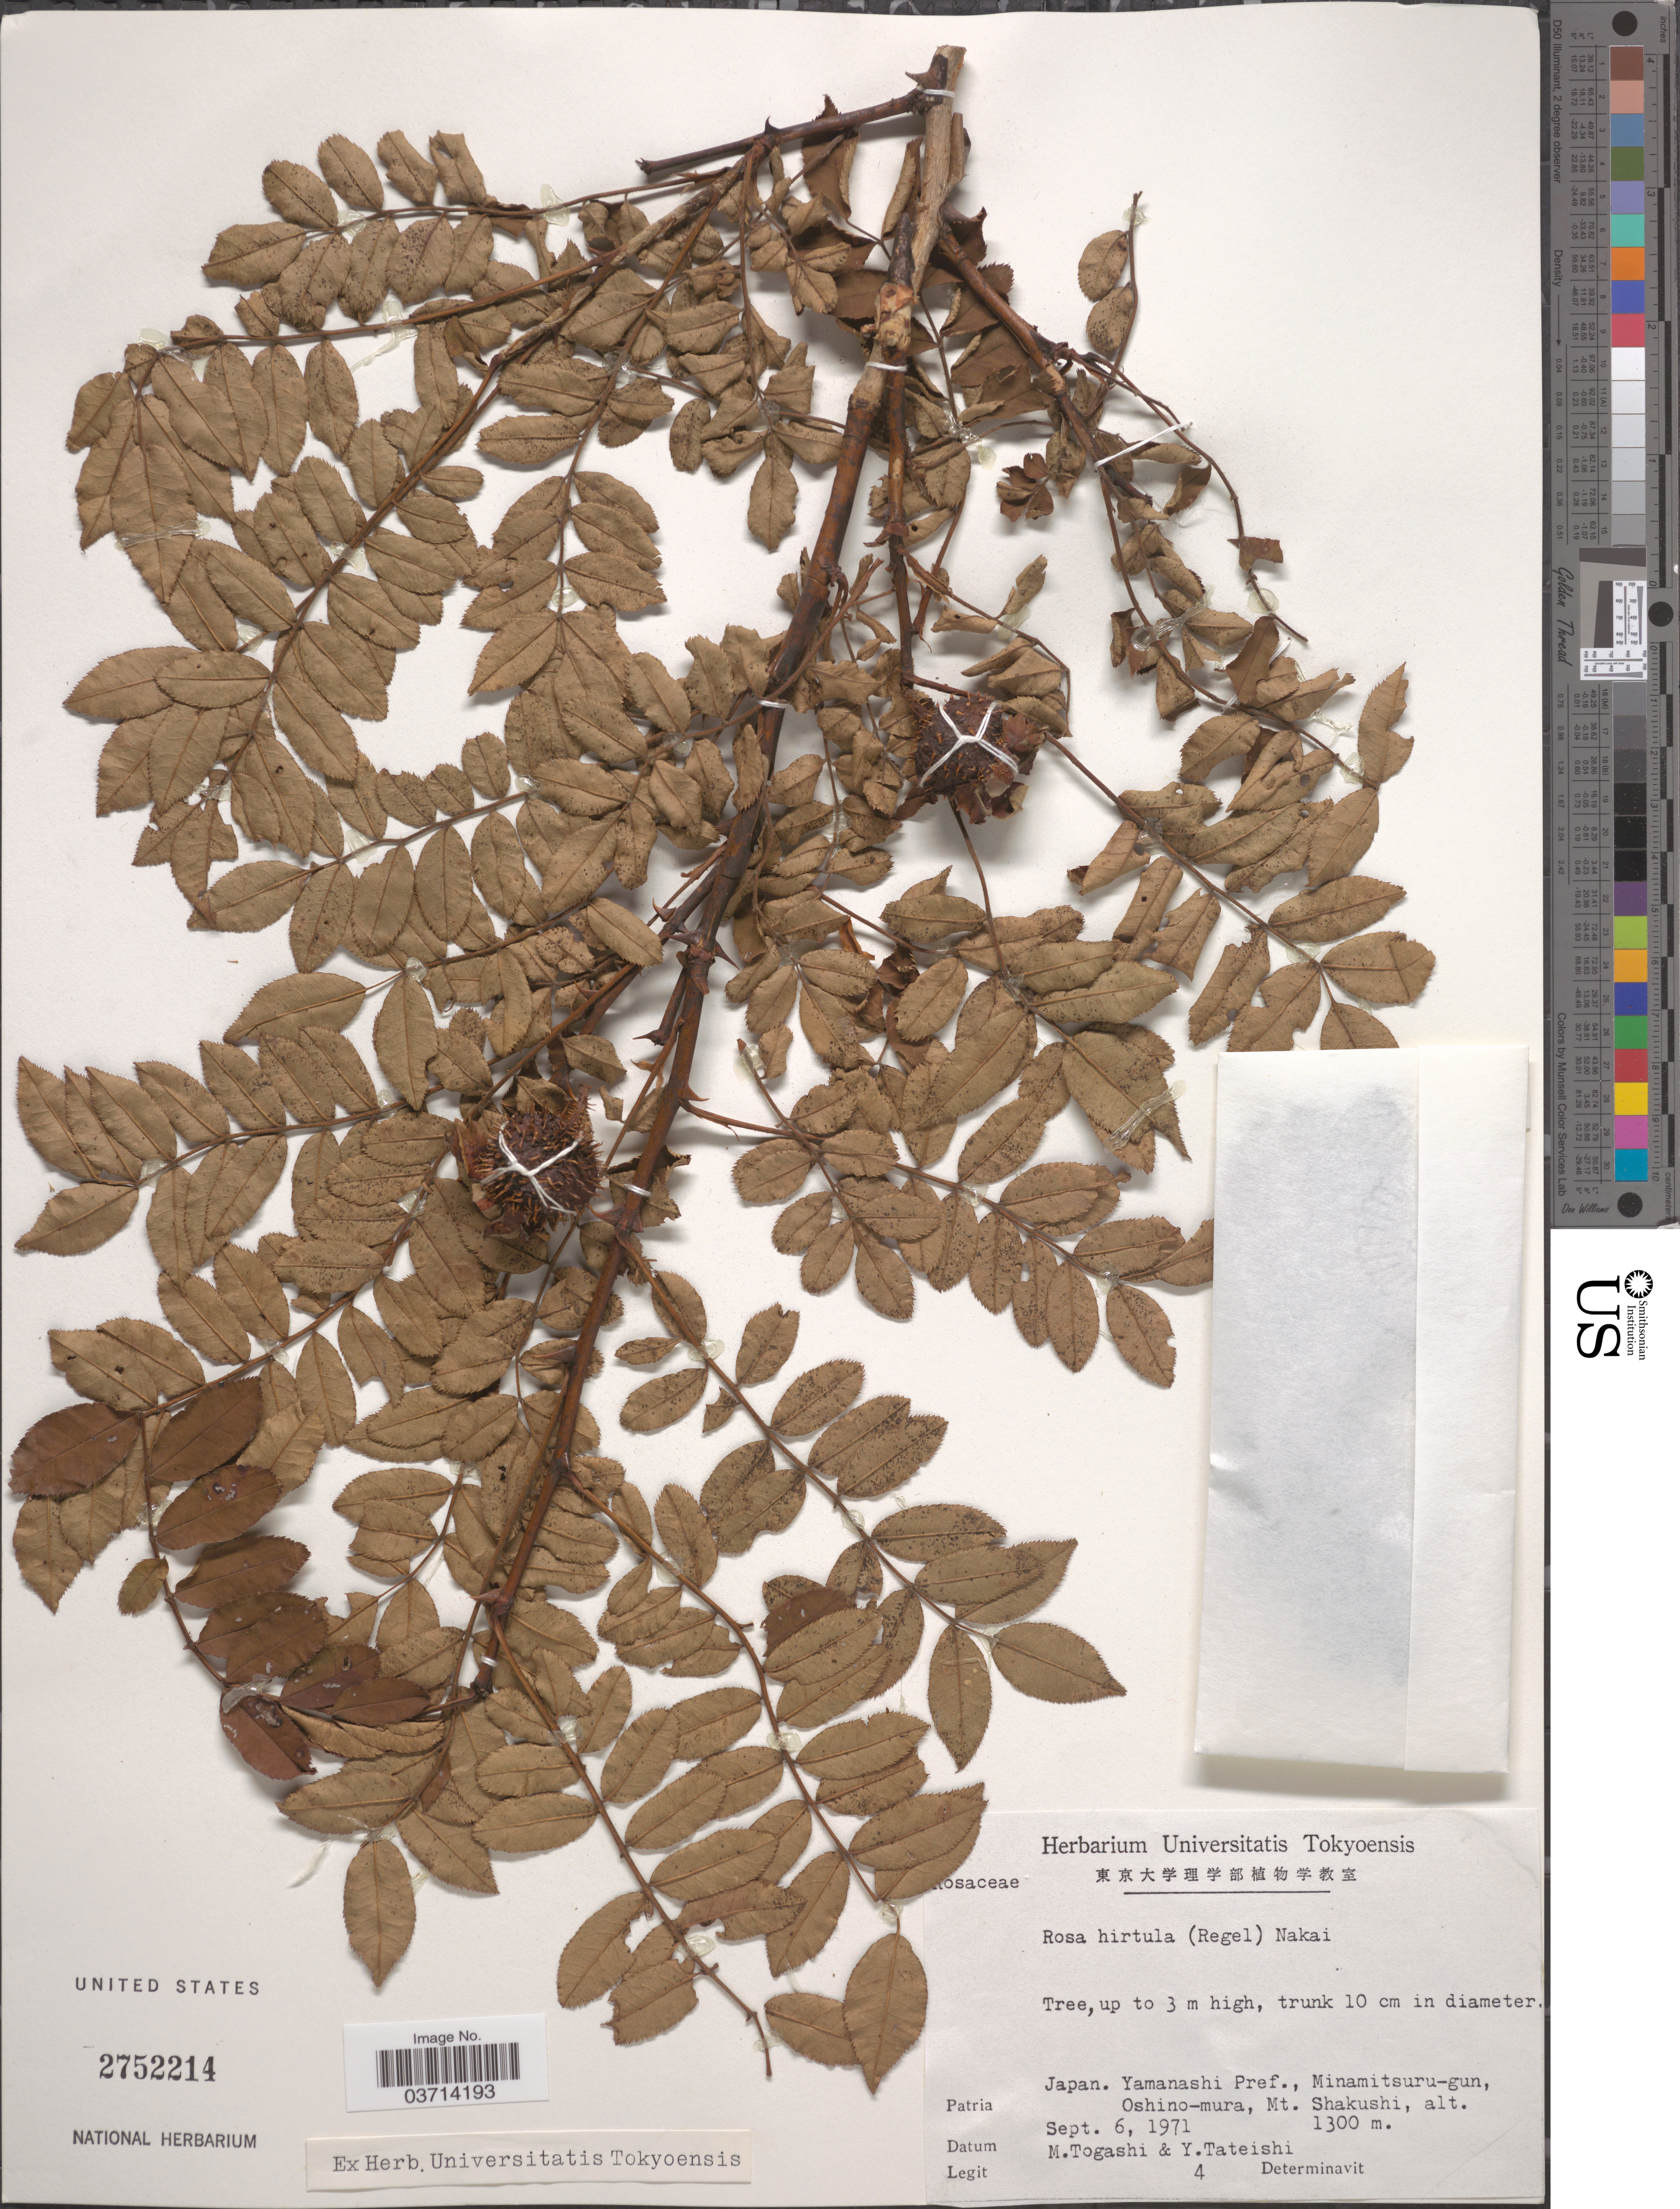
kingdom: Plantae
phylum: Tracheophyta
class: Magnoliopsida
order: Rosales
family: Rosaceae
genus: Rosa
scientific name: Rosa hirtella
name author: Ripart ex Crép.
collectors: M. Togashi & Y. Tateishi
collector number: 4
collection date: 1971-09-06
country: Japan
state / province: Yamanasi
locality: Yamanashi Pref., Minamitsuru-gun, Oshino-mura, Mt. Shakushi.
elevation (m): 1300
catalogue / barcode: US 2752214